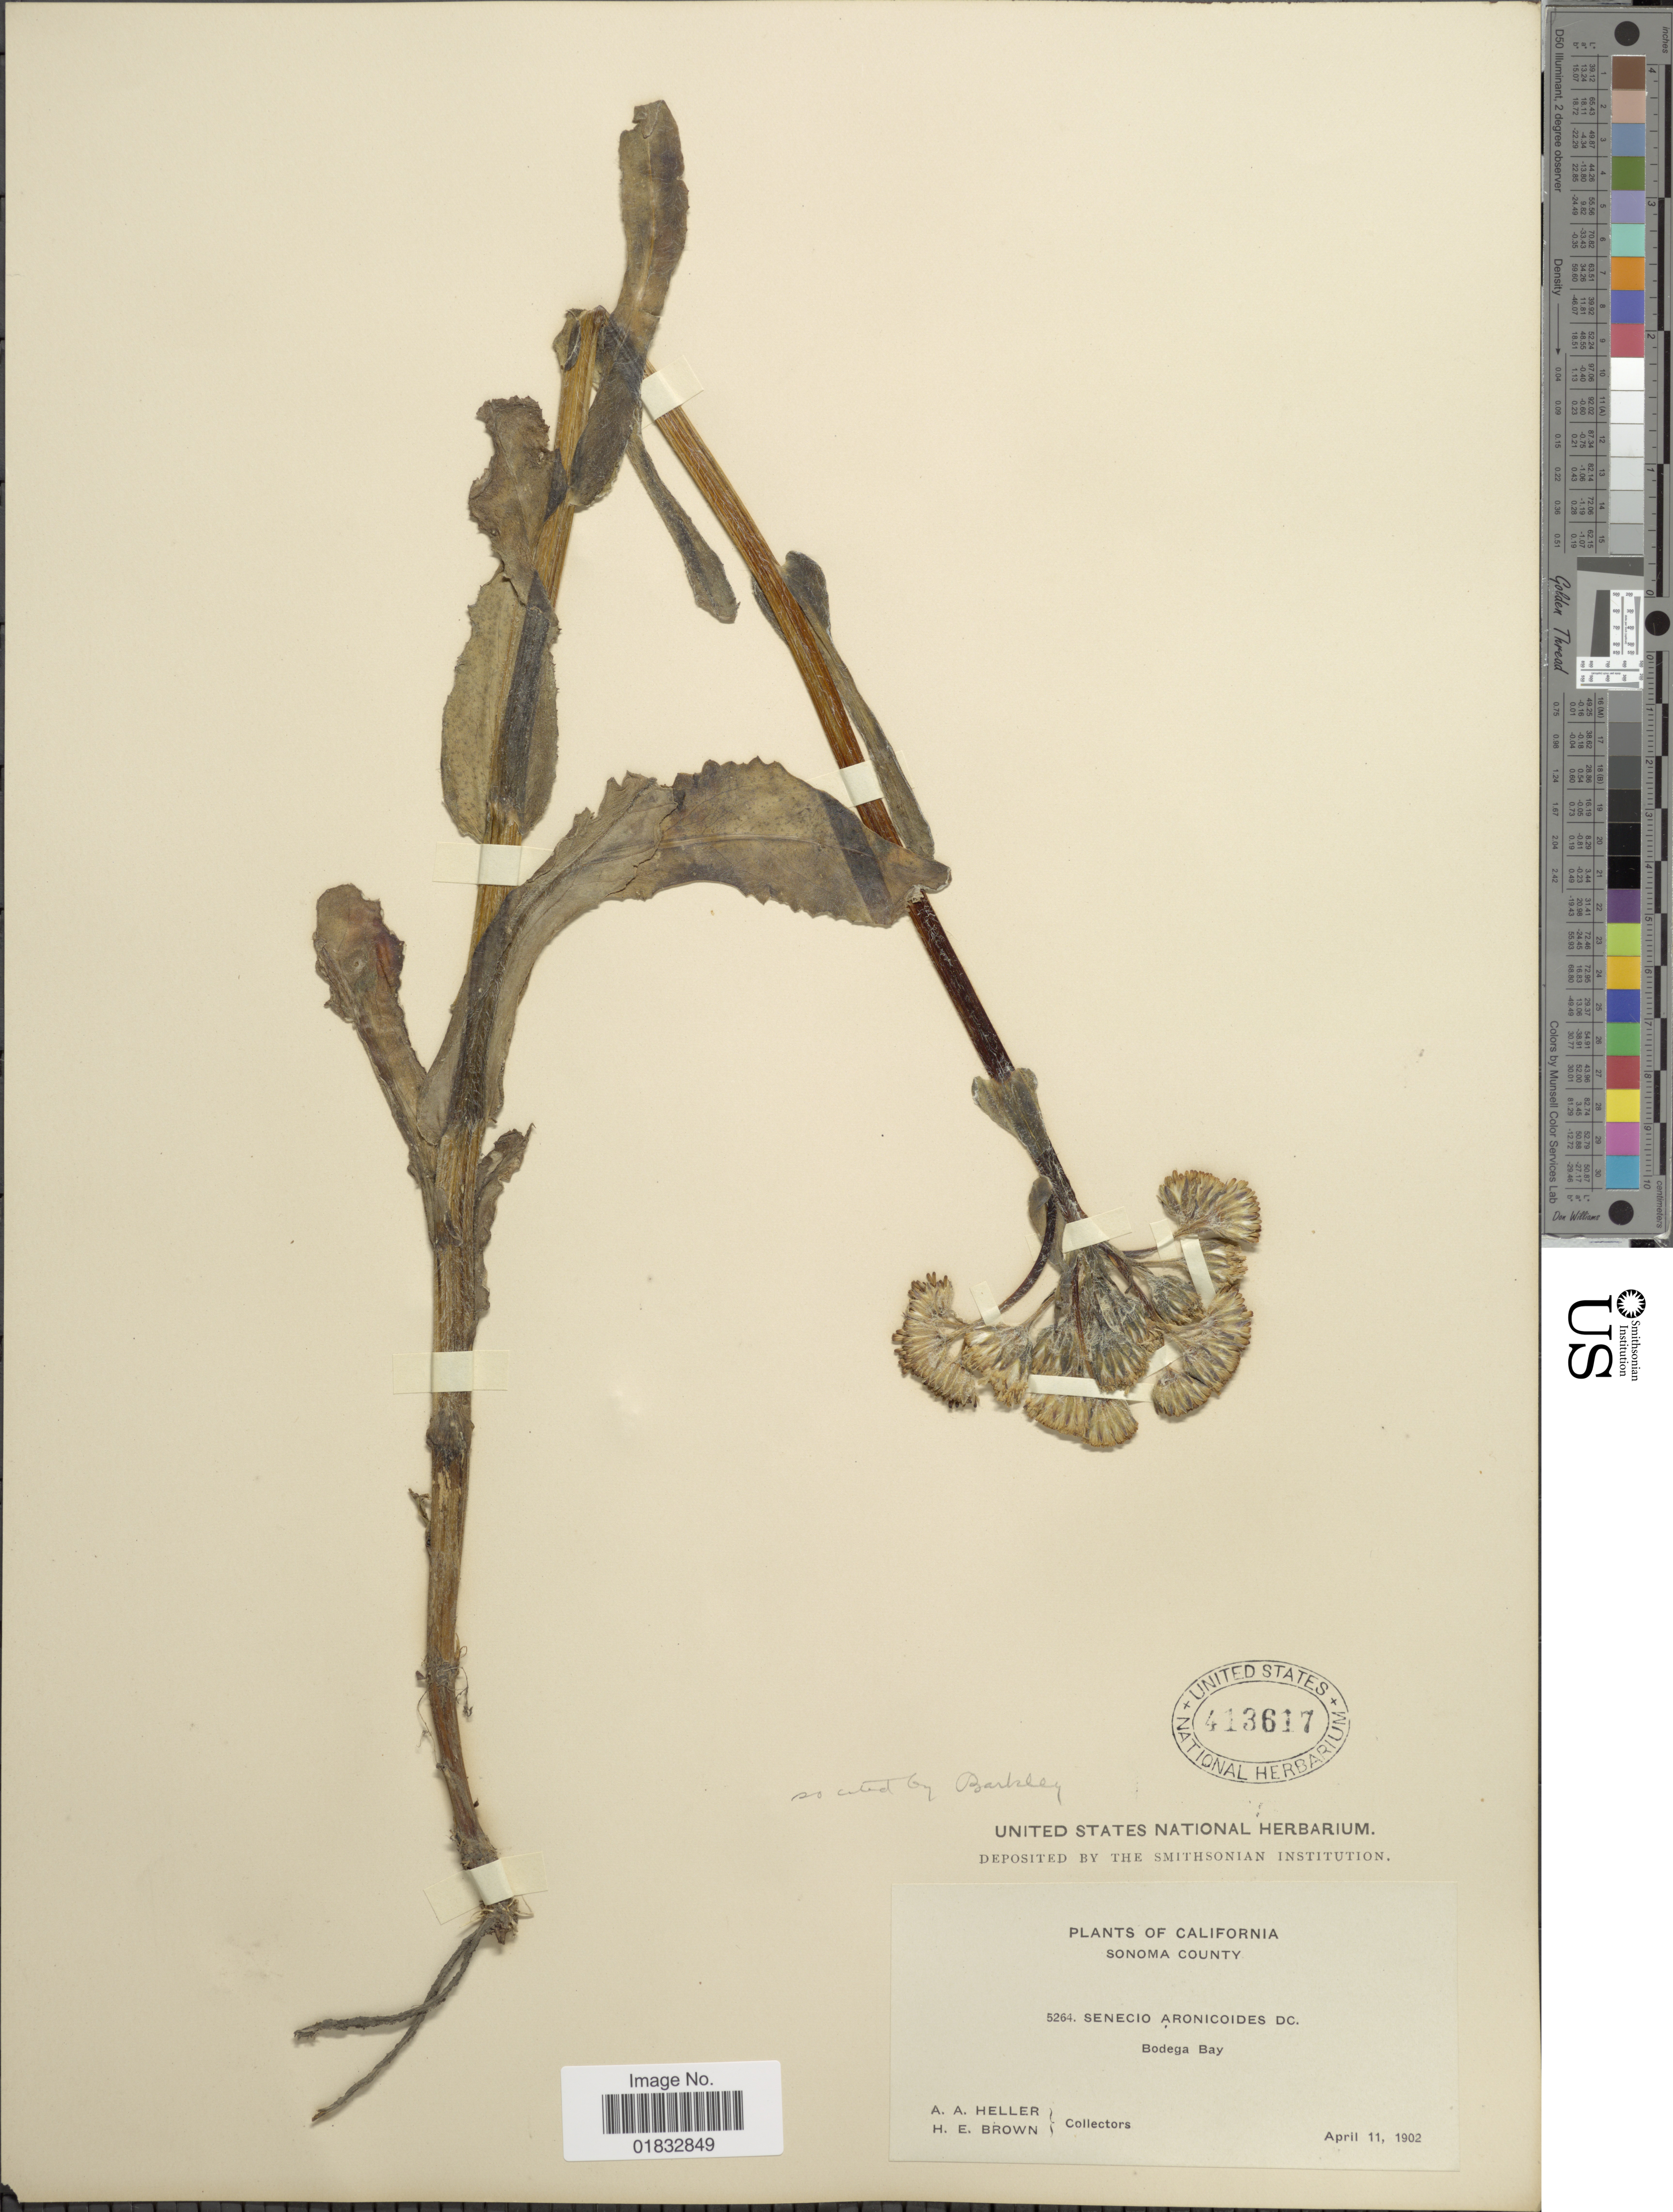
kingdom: Plantae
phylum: Tracheophyta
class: Magnoliopsida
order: Asterales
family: Asteraceae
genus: Senecio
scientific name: Senecio aronicoides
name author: DC.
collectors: A. A. Heller & H. E. Brown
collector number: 5264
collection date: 1902-04-11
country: United States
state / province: California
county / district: Sonoma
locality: Sonoma County, Bodega County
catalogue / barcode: US 413617